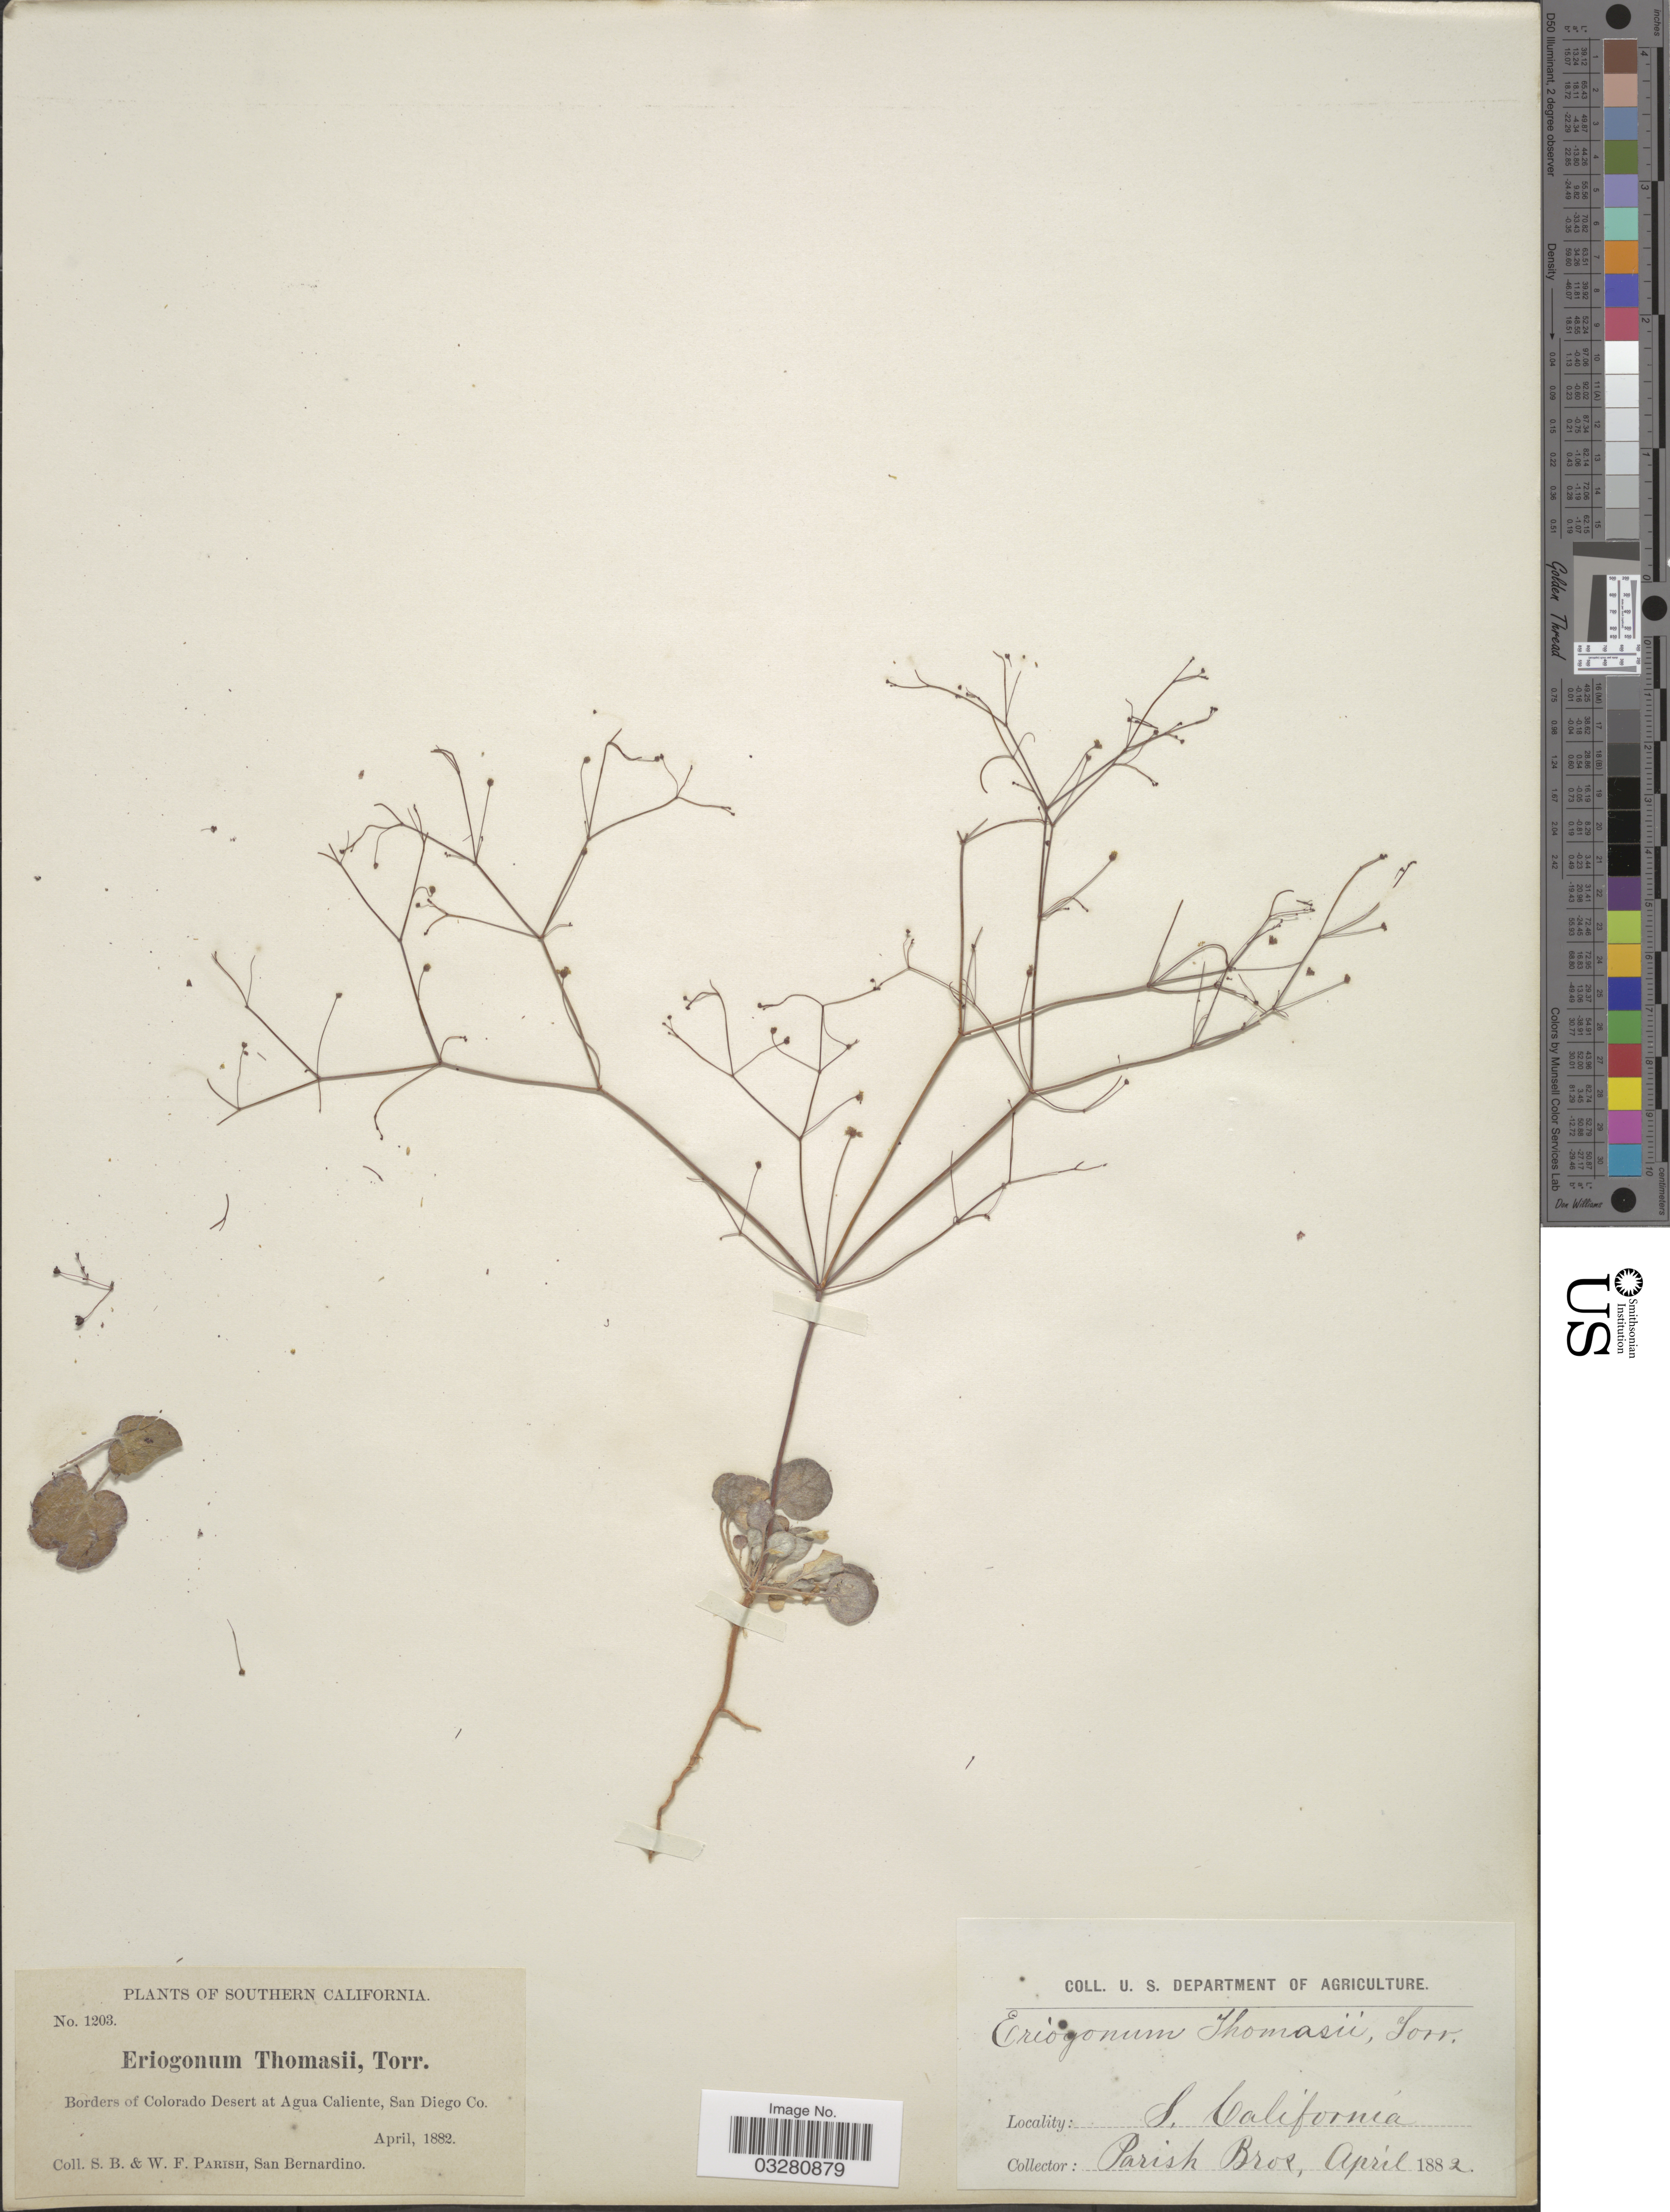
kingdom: Plantae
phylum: Tracheophyta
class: Magnoliopsida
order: Caryophyllales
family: Polygonaceae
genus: Eriogonum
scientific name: Eriogonum thomasii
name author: Torr.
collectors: S. B. Parish & W. F. Parish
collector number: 1203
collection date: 1882-04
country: United States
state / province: California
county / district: San Diego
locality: Southern California. Borders of Colorado Desert at Agua Caliente, San Diego Co.